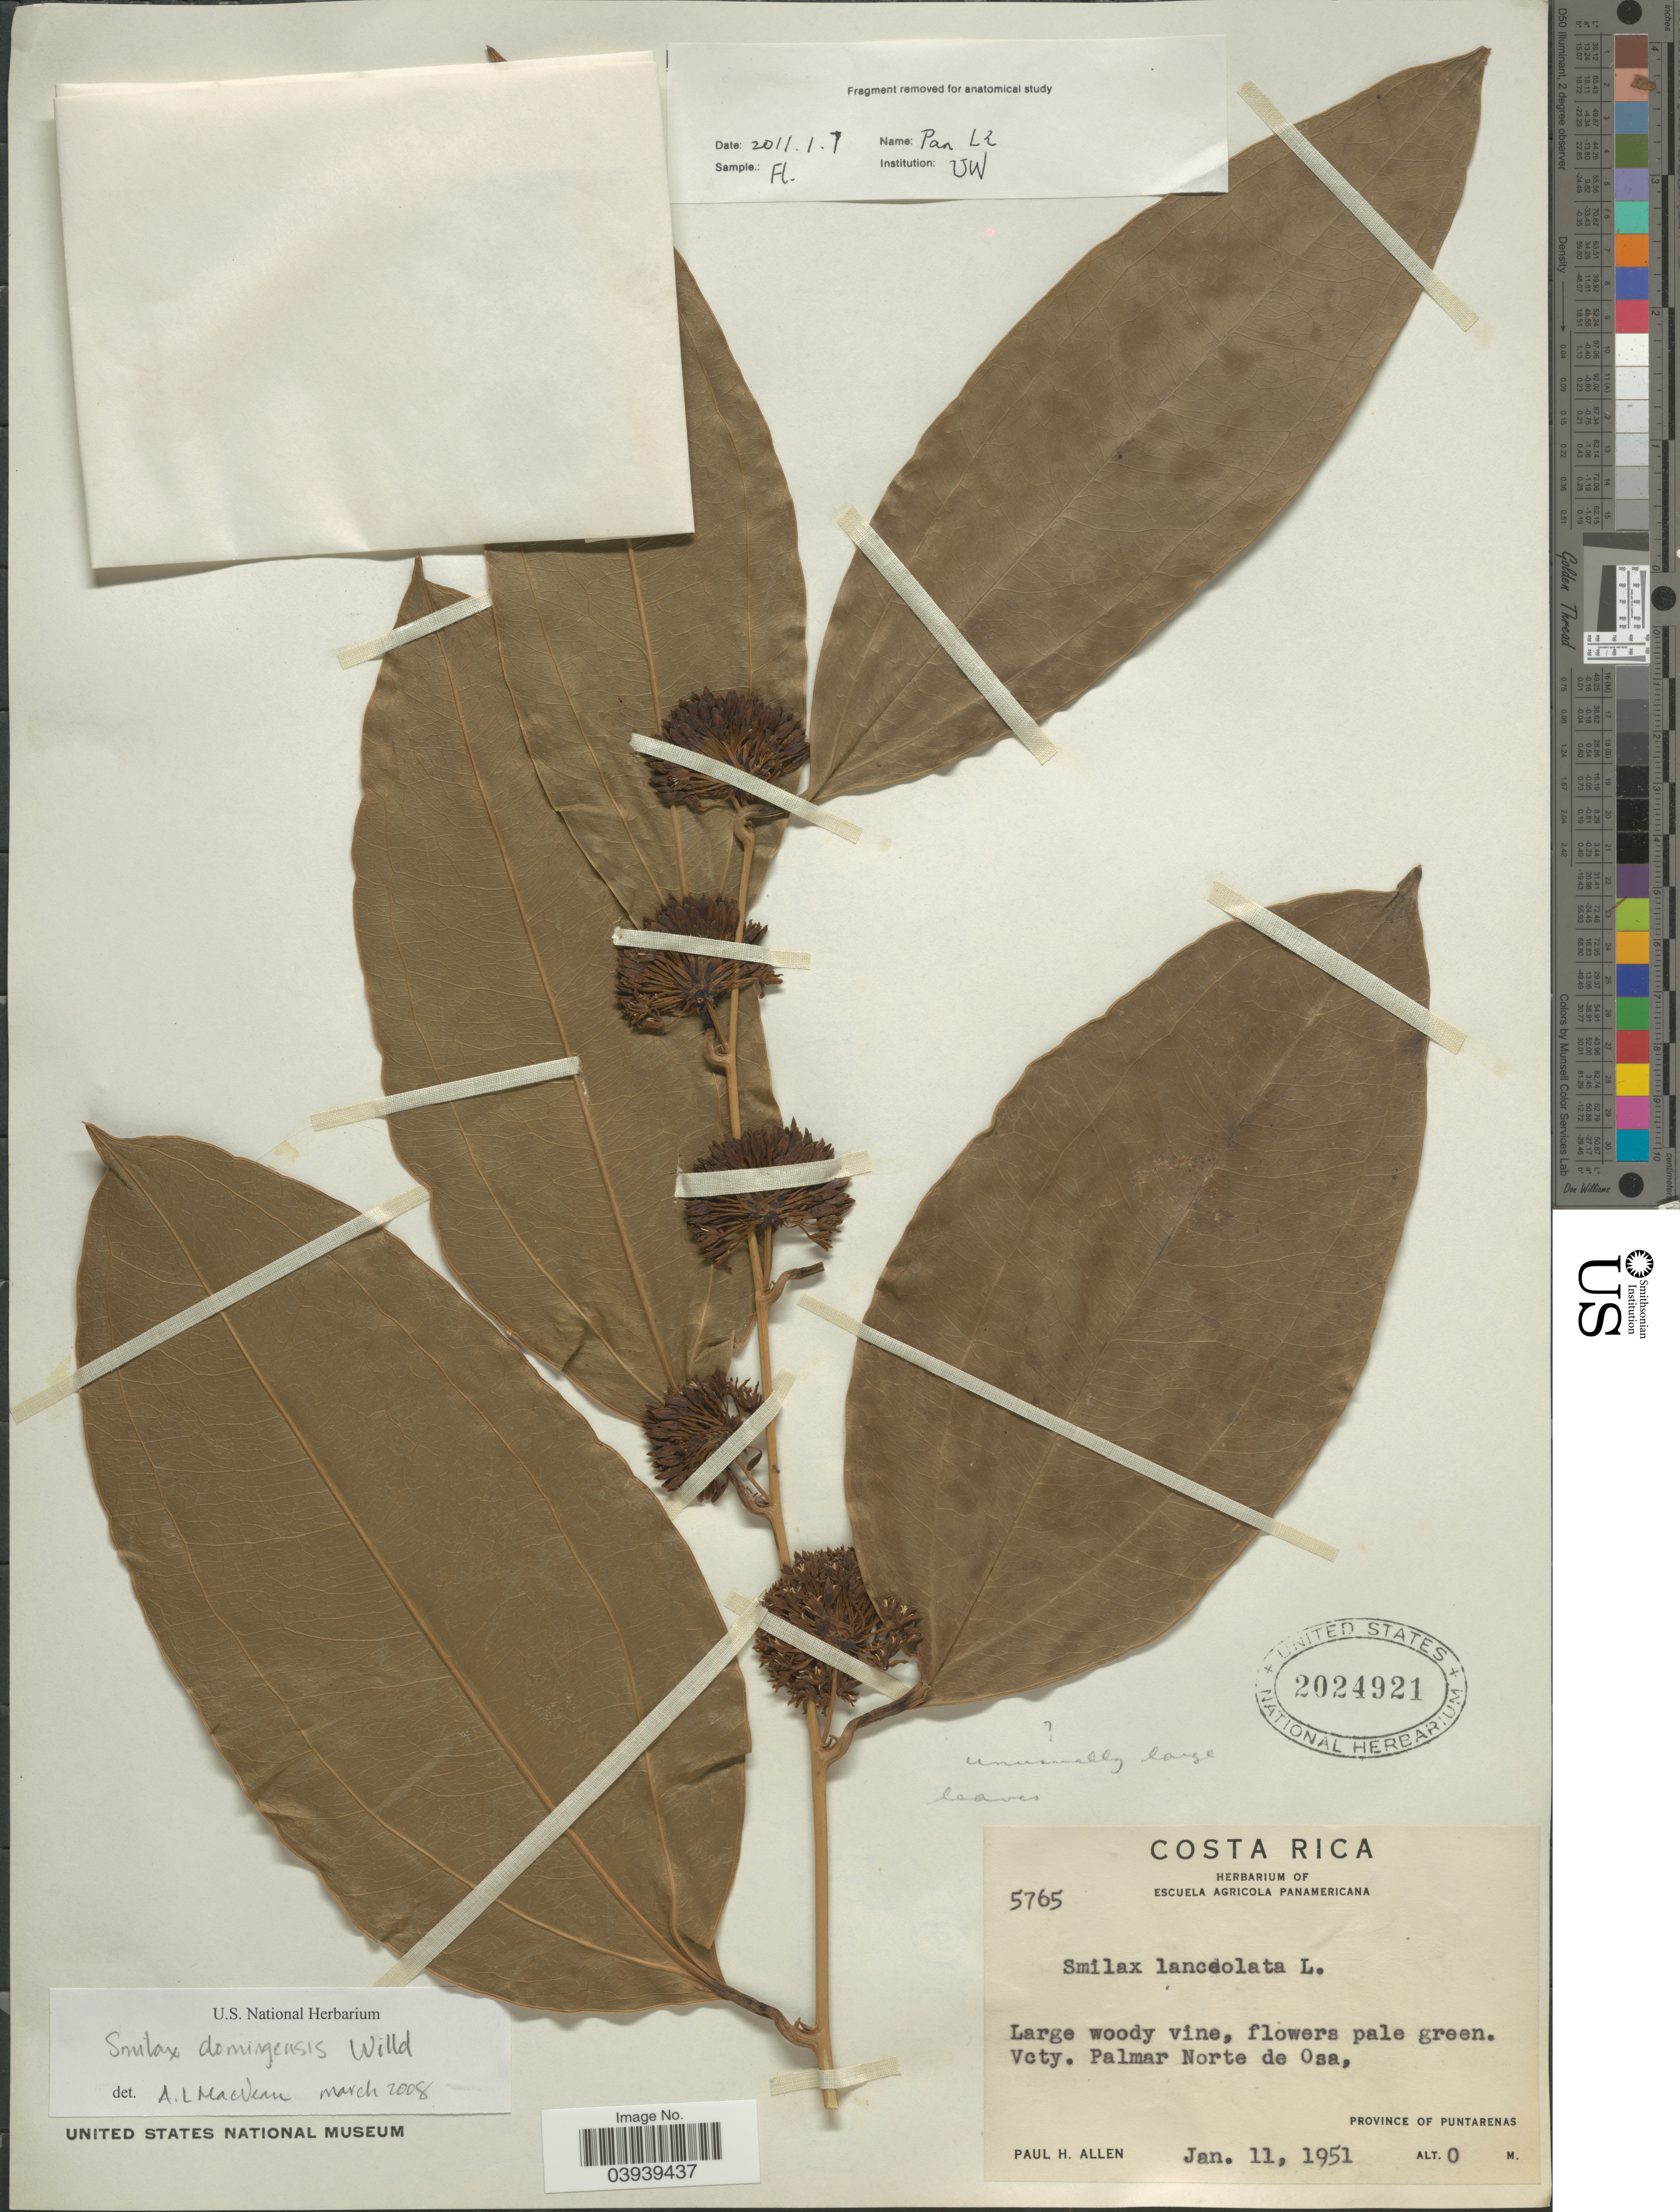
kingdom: Plantae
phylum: Tracheophyta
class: Liliopsida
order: Liliales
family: Smilacaceae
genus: Smilax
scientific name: Smilax domingensis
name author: Willd.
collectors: P. H. Allen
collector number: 5765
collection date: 1951-01-11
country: Costa Rica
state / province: Puntarenas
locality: Vcty. Palmar Norte de Osa.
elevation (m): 0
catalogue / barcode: US 2024921